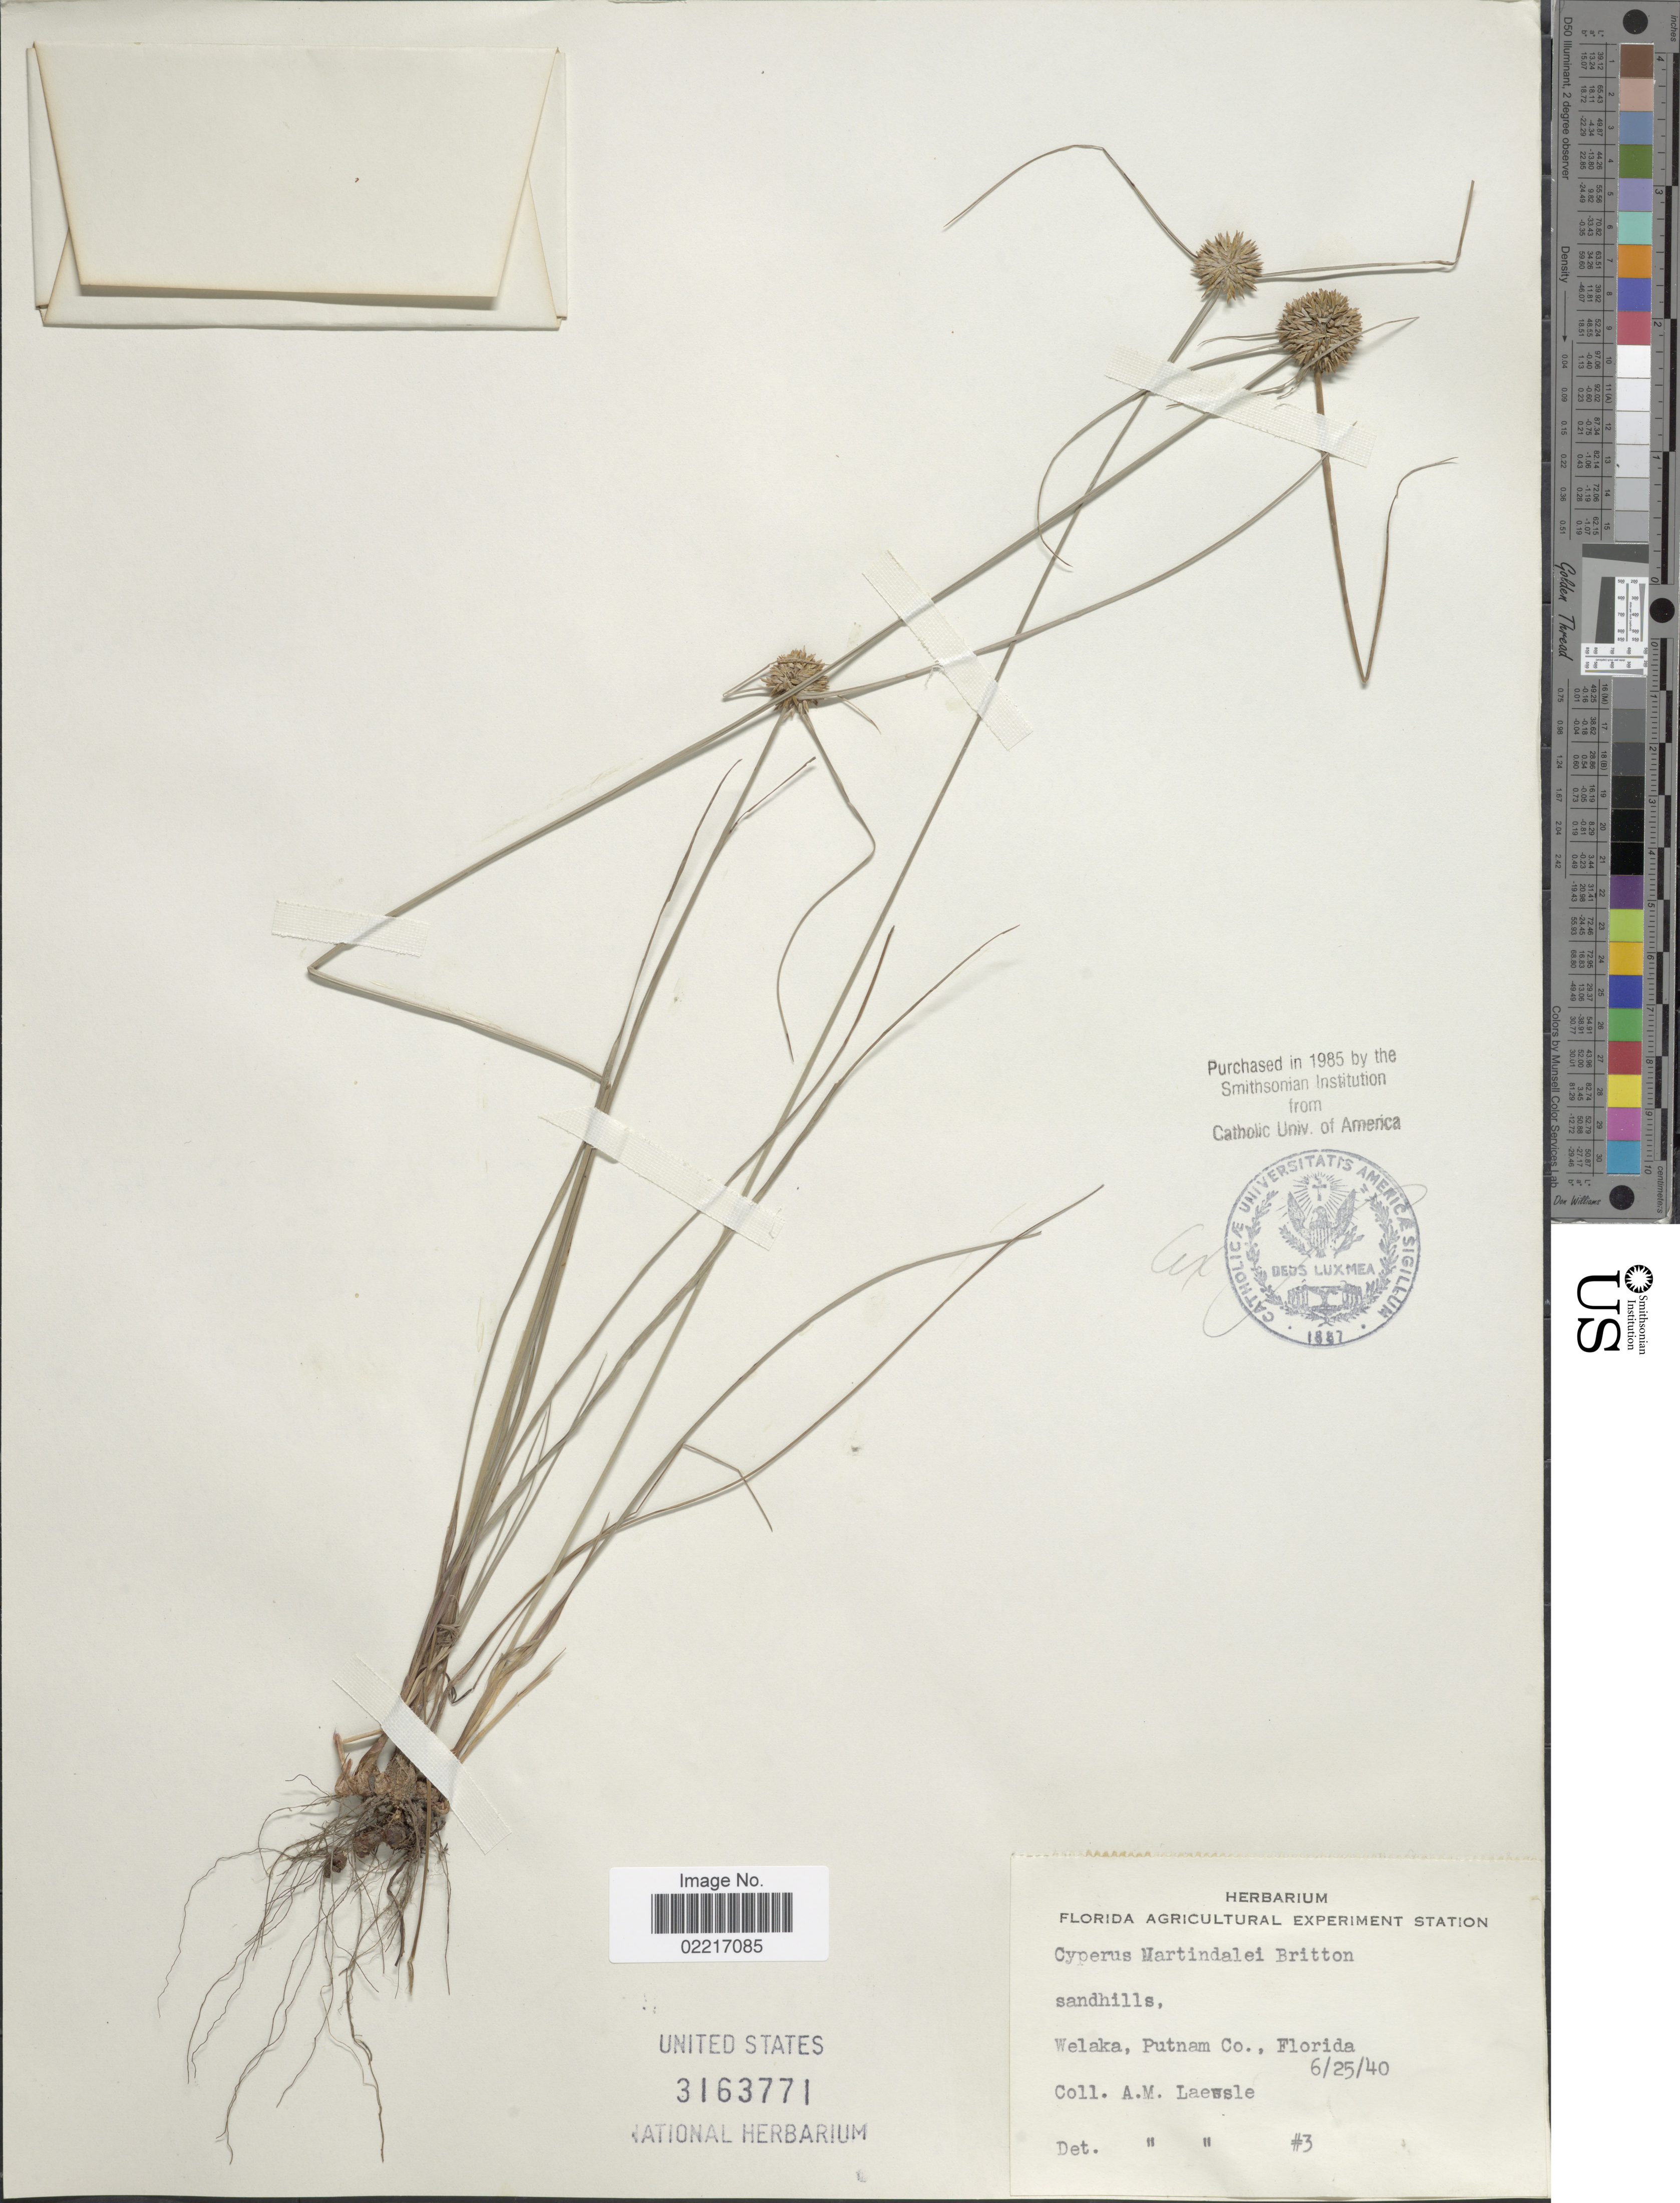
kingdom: Plantae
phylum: Tracheophyta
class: Liliopsida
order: Poales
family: Cyperaceae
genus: Cyperus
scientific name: Cyperus filiculmis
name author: Vahl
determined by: Strong, Mark T., (BOT), Smithsonian Institution - National Museum of Natural History (UNITED STATES)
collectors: A. Laessle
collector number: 3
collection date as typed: Transcribed d/m/y: 25/6/40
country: United States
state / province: Florida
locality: Sandhills, Welaka, Putnam Co.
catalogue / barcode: US 3163771